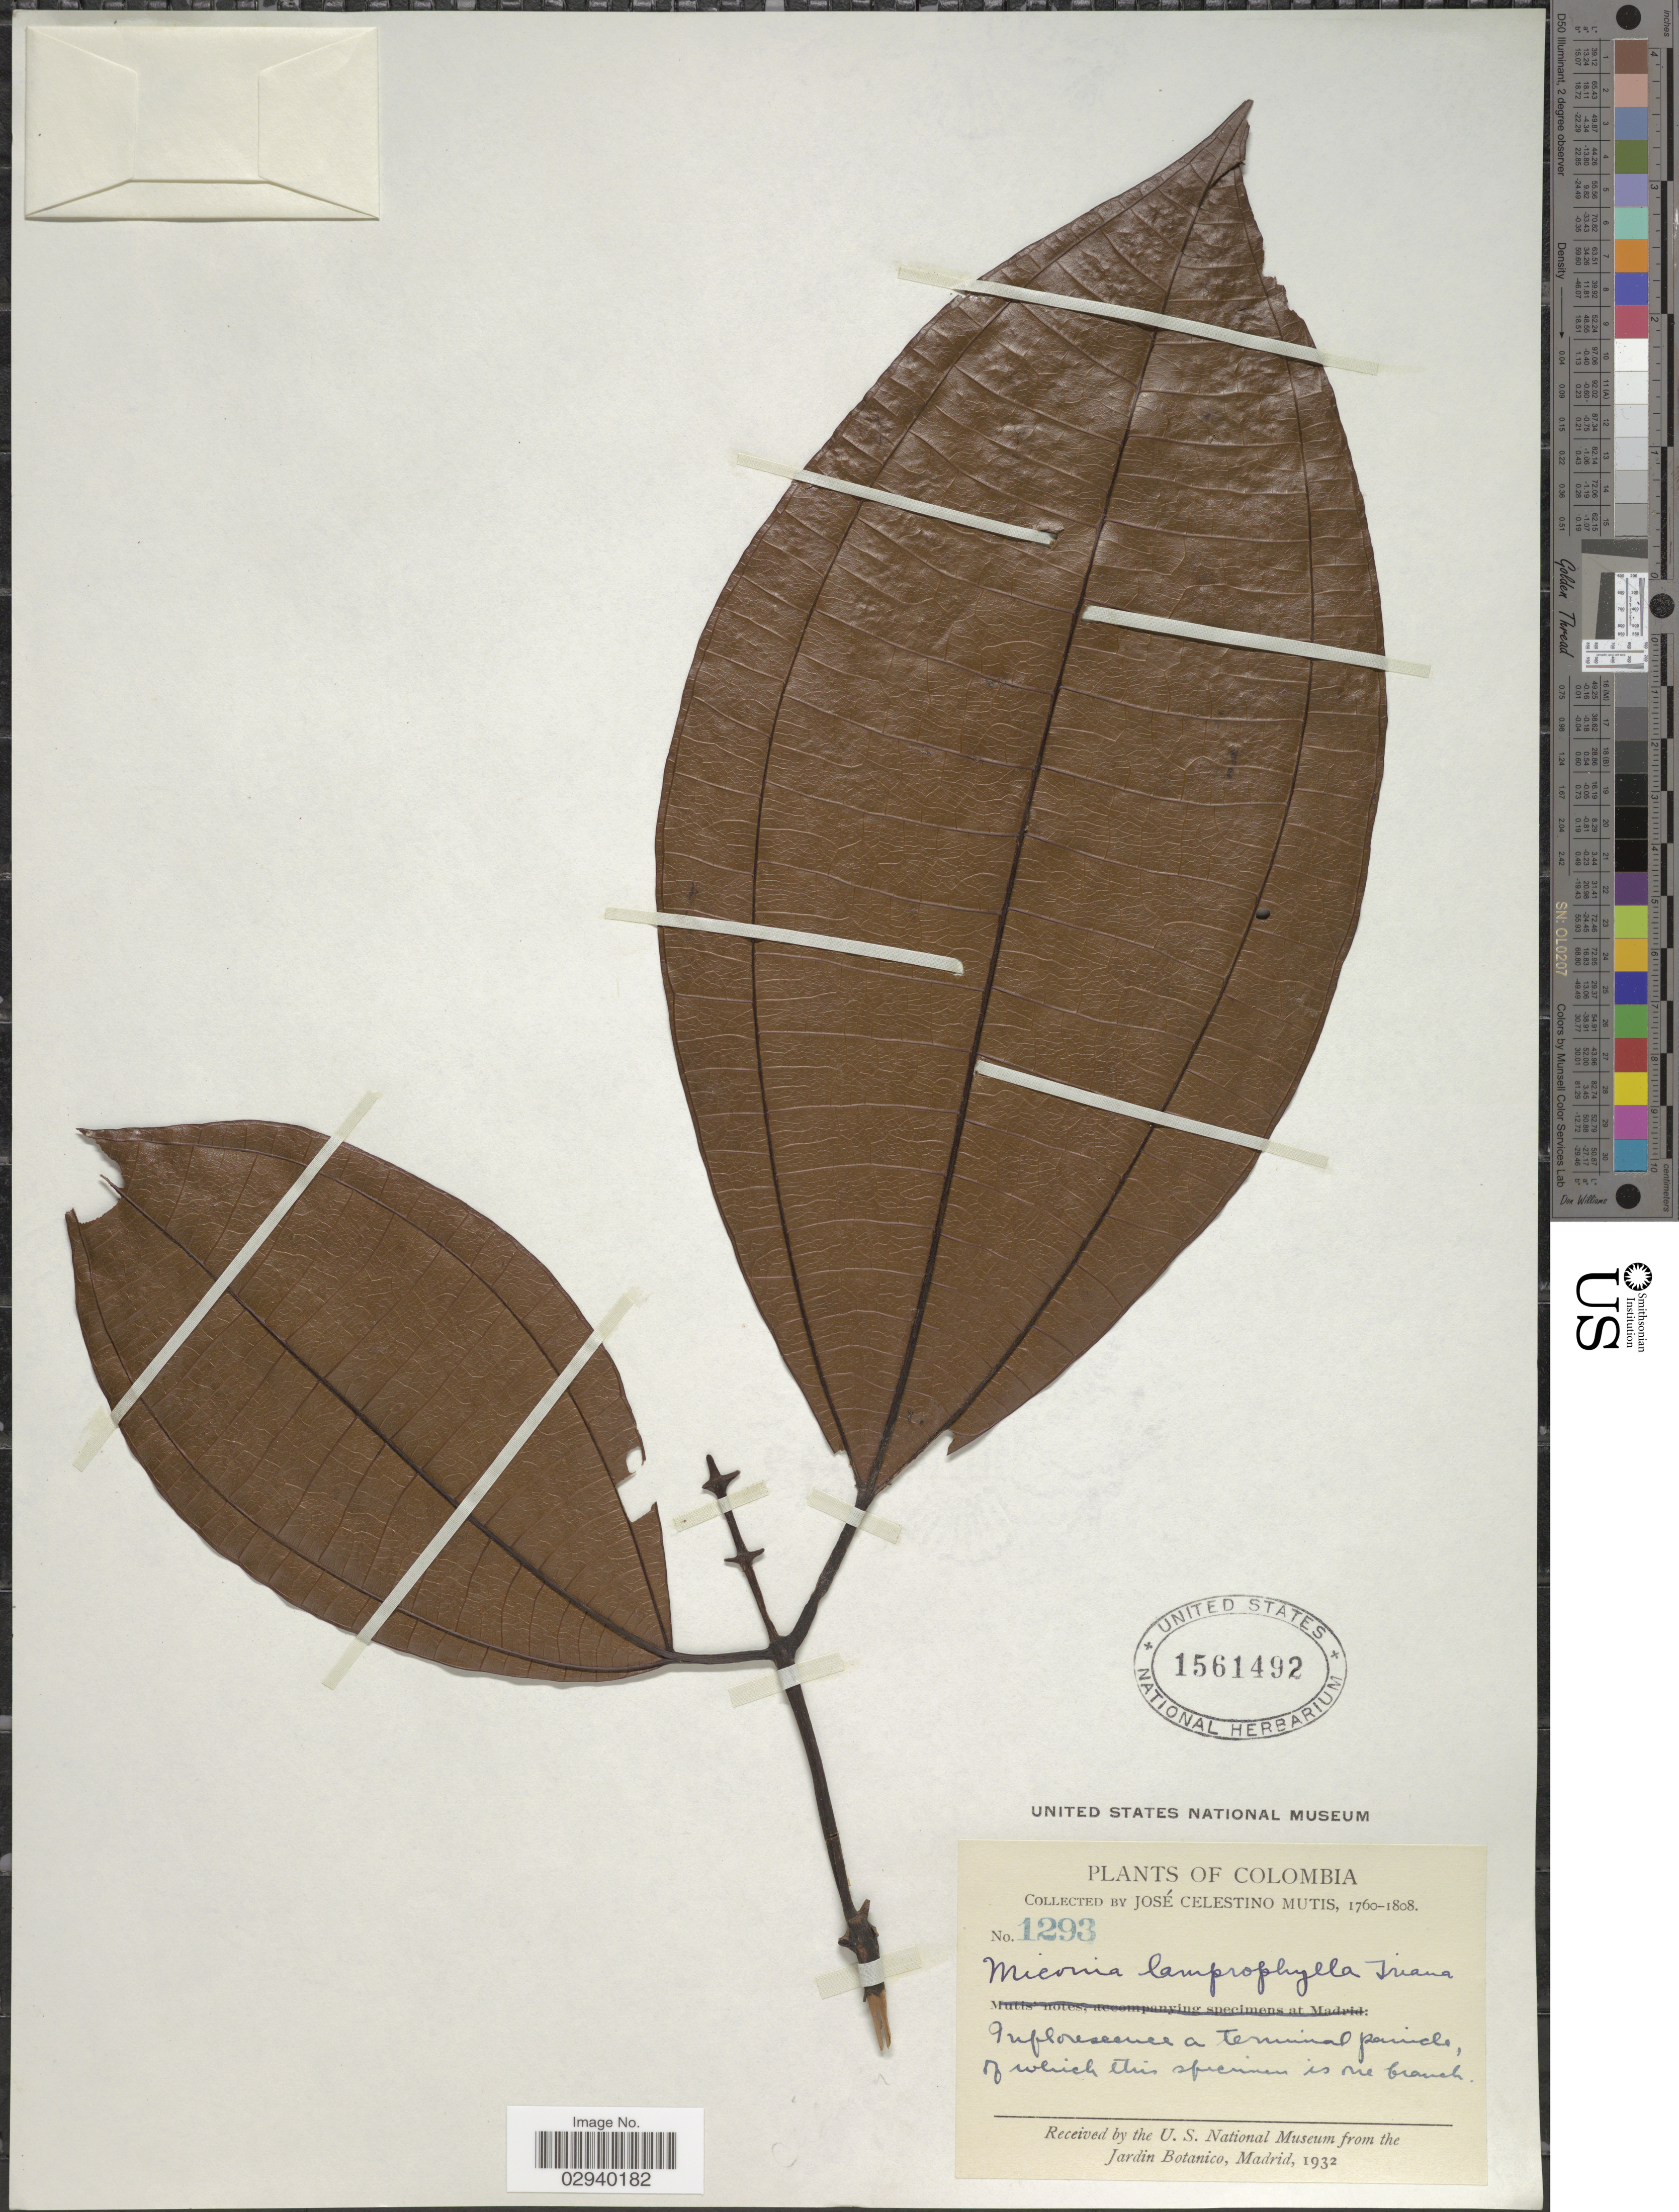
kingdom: Plantae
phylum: Tracheophyta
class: Magnoliopsida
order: Myrtales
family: Melastomataceae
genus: Miconia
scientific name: Miconia lamprophylla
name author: Triana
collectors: J. C. B. Mutis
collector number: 1293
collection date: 1760/1808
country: Colombia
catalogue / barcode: US 1561492